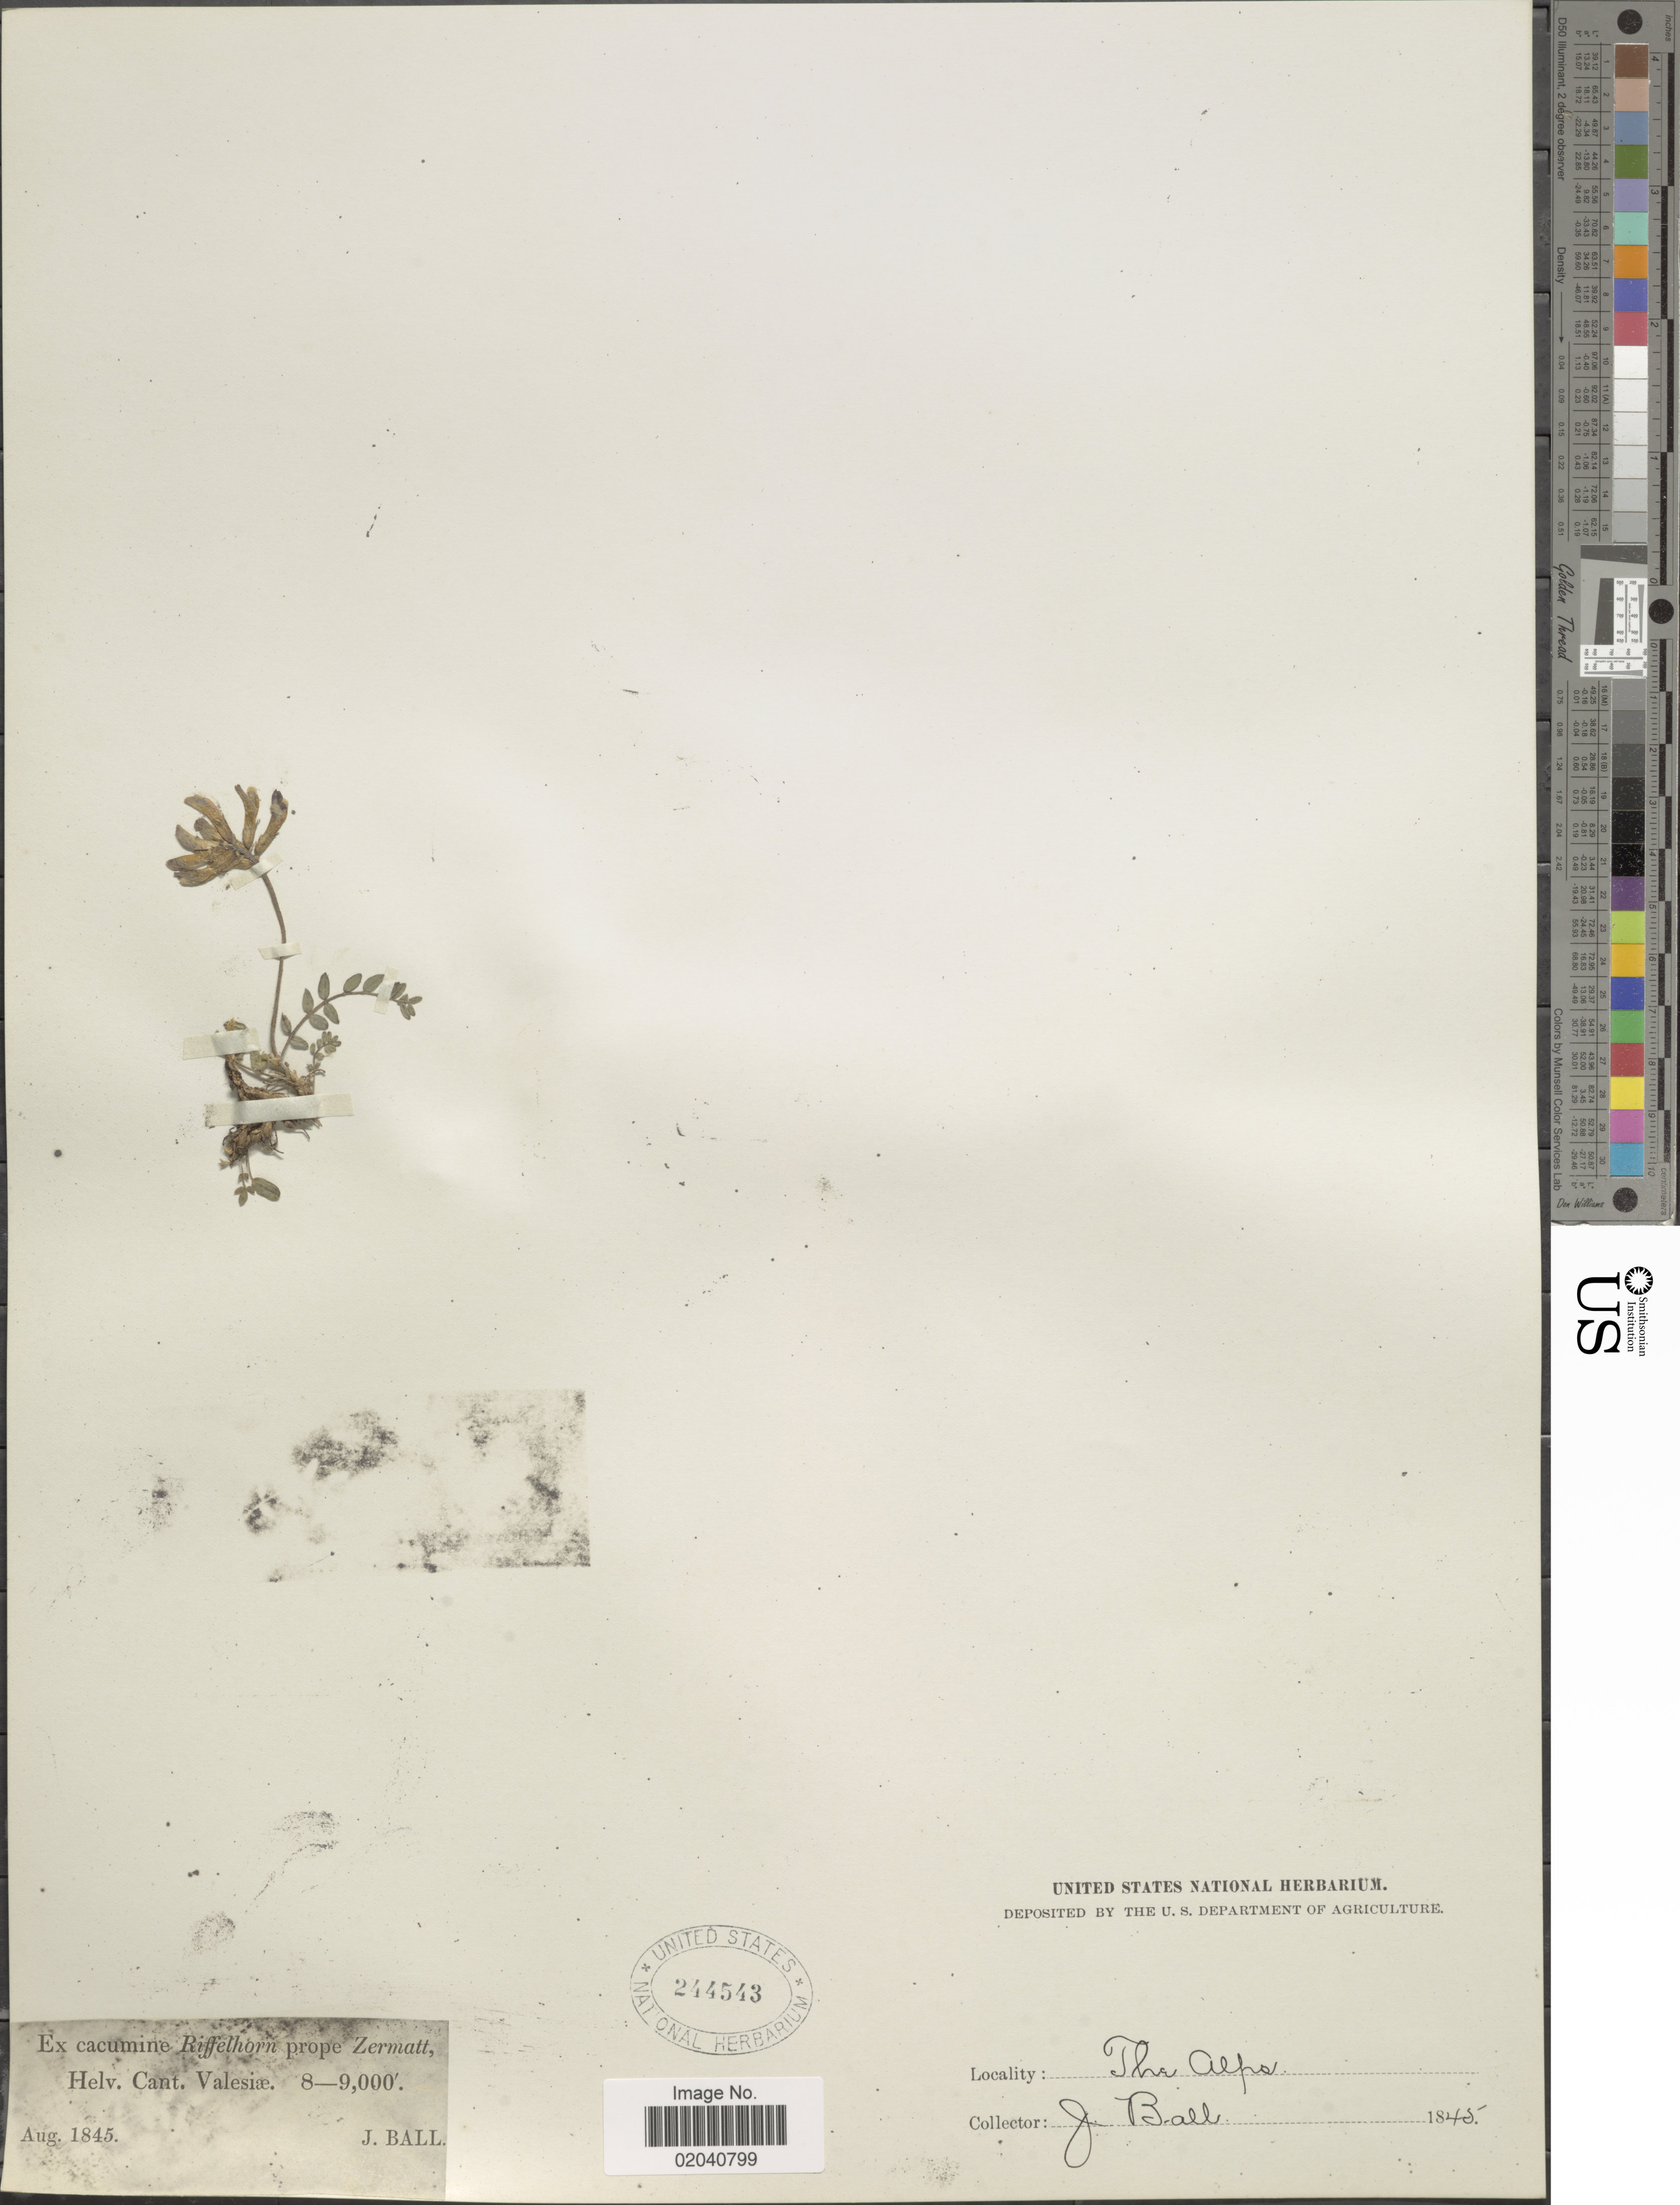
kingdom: Plantae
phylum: Tracheophyta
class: Magnoliopsida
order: Fabales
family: Fabaceae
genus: Oxytropis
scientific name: Oxytropis sp.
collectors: J. Ball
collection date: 1845-08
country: Switzerland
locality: Cacumine Riffelhorn prope Zermatt, Helv. Cant. Valesiæ, The Alps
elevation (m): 2438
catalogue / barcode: US 244543